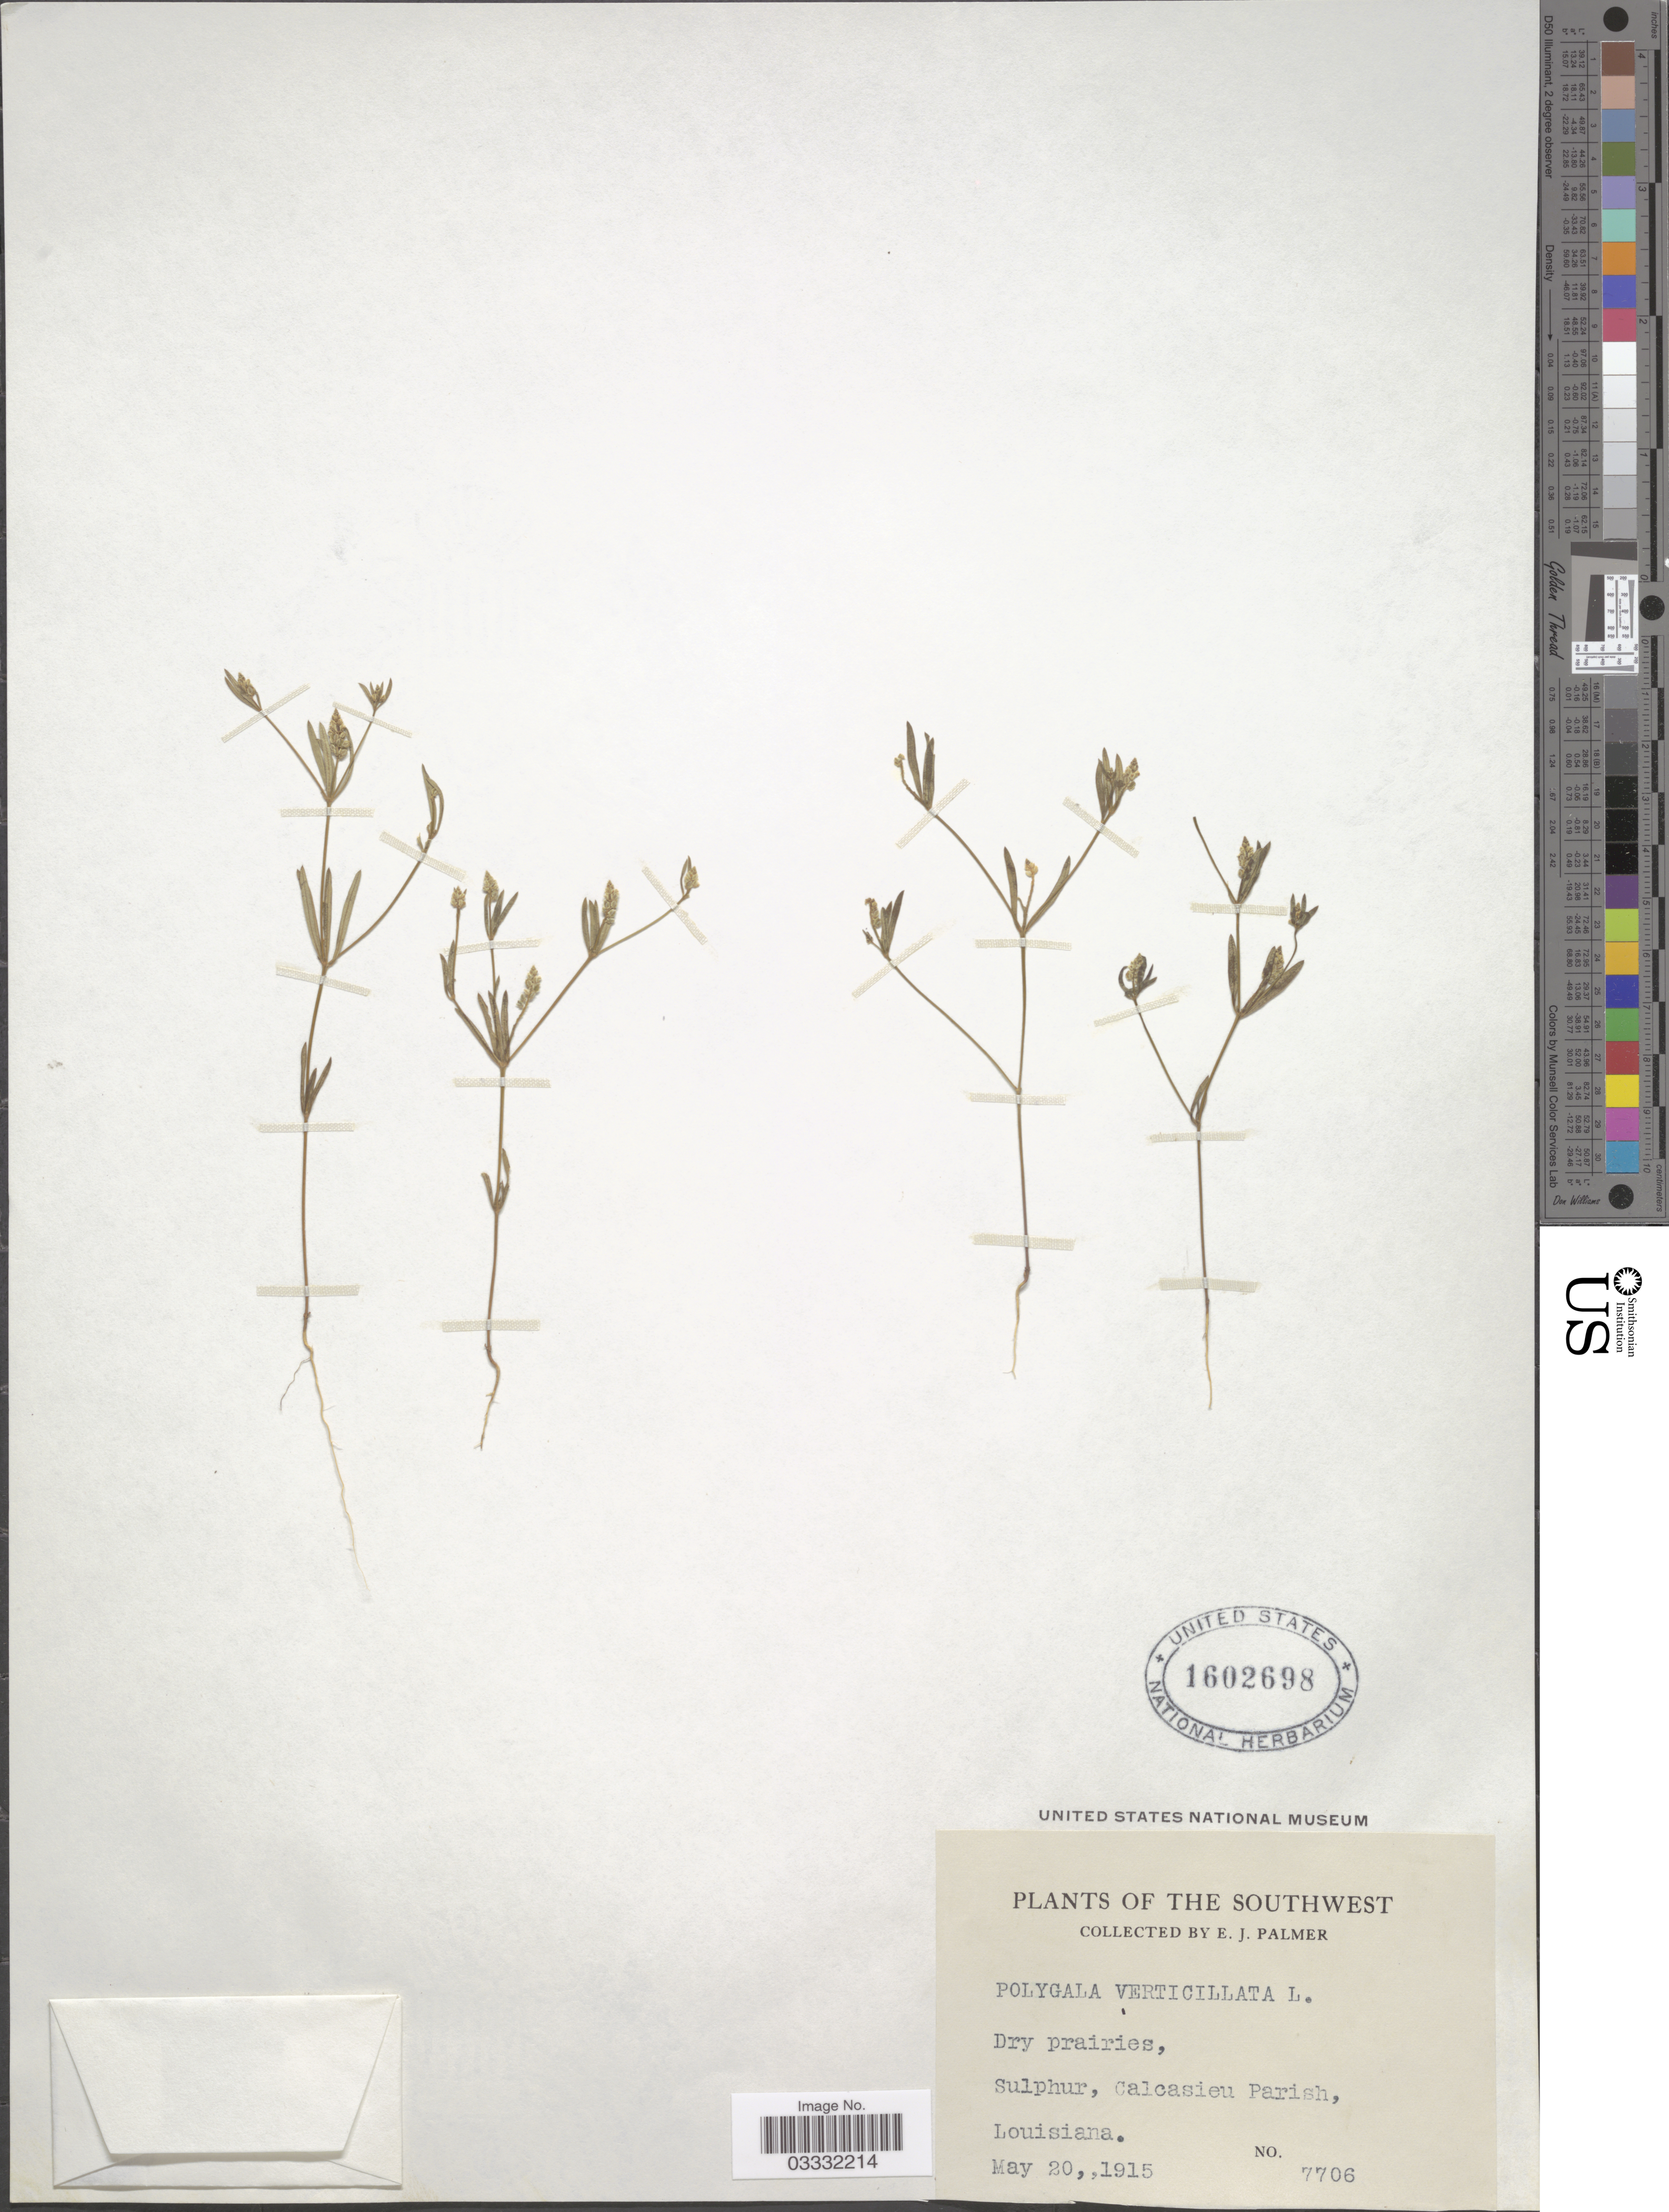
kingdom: Plantae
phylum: Tracheophyta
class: Magnoliopsida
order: Fabales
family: Polygalaceae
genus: Polygala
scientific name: Polygala verticillata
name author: L.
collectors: E. J. Palmer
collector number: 7706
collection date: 1915-05-20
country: United States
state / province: Louisiana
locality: The Southwest. Sulphur, Calcasieu Parish.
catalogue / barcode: US 1602698